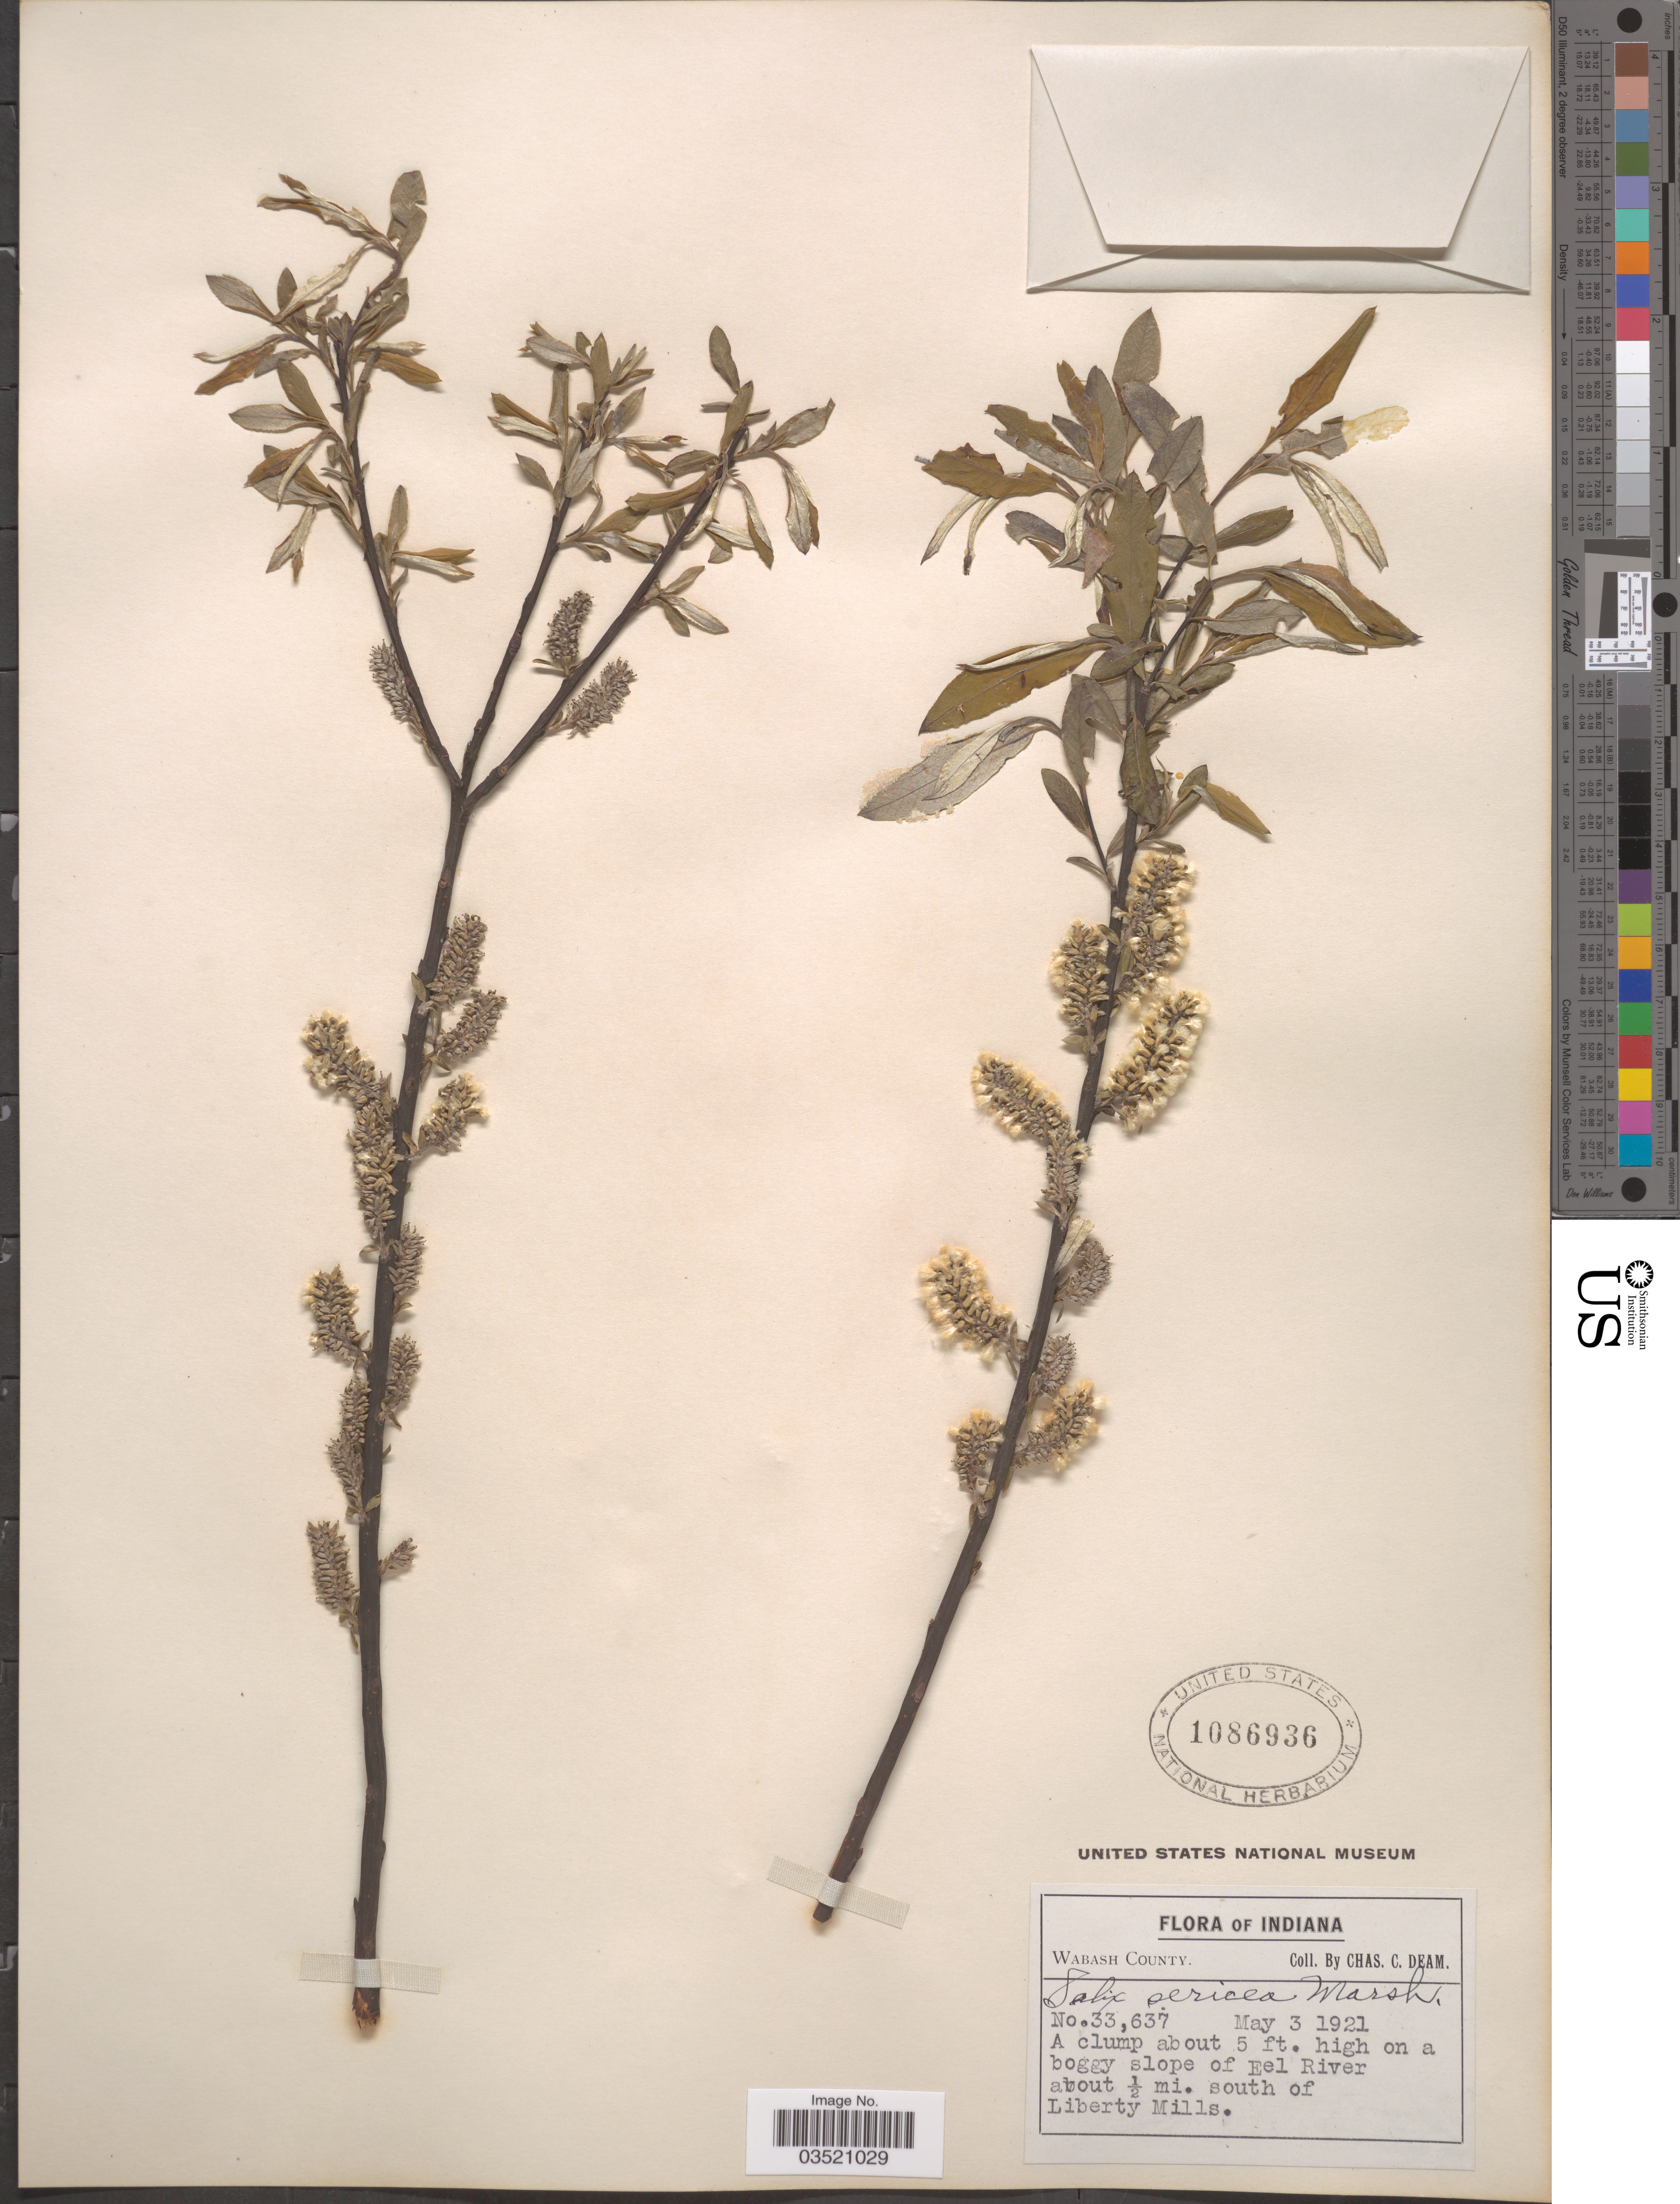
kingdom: Plantae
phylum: Tracheophyta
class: Magnoliopsida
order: Malpighiales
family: Salicaceae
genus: Salix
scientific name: Salix sericea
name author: Marshall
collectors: C. C. Deam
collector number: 33637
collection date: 1921-05-03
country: United States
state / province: Indiana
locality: Wabash County. On a boggy slope of Eel River about ½ mi. south of Liberty Mills.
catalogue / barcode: US 1086936